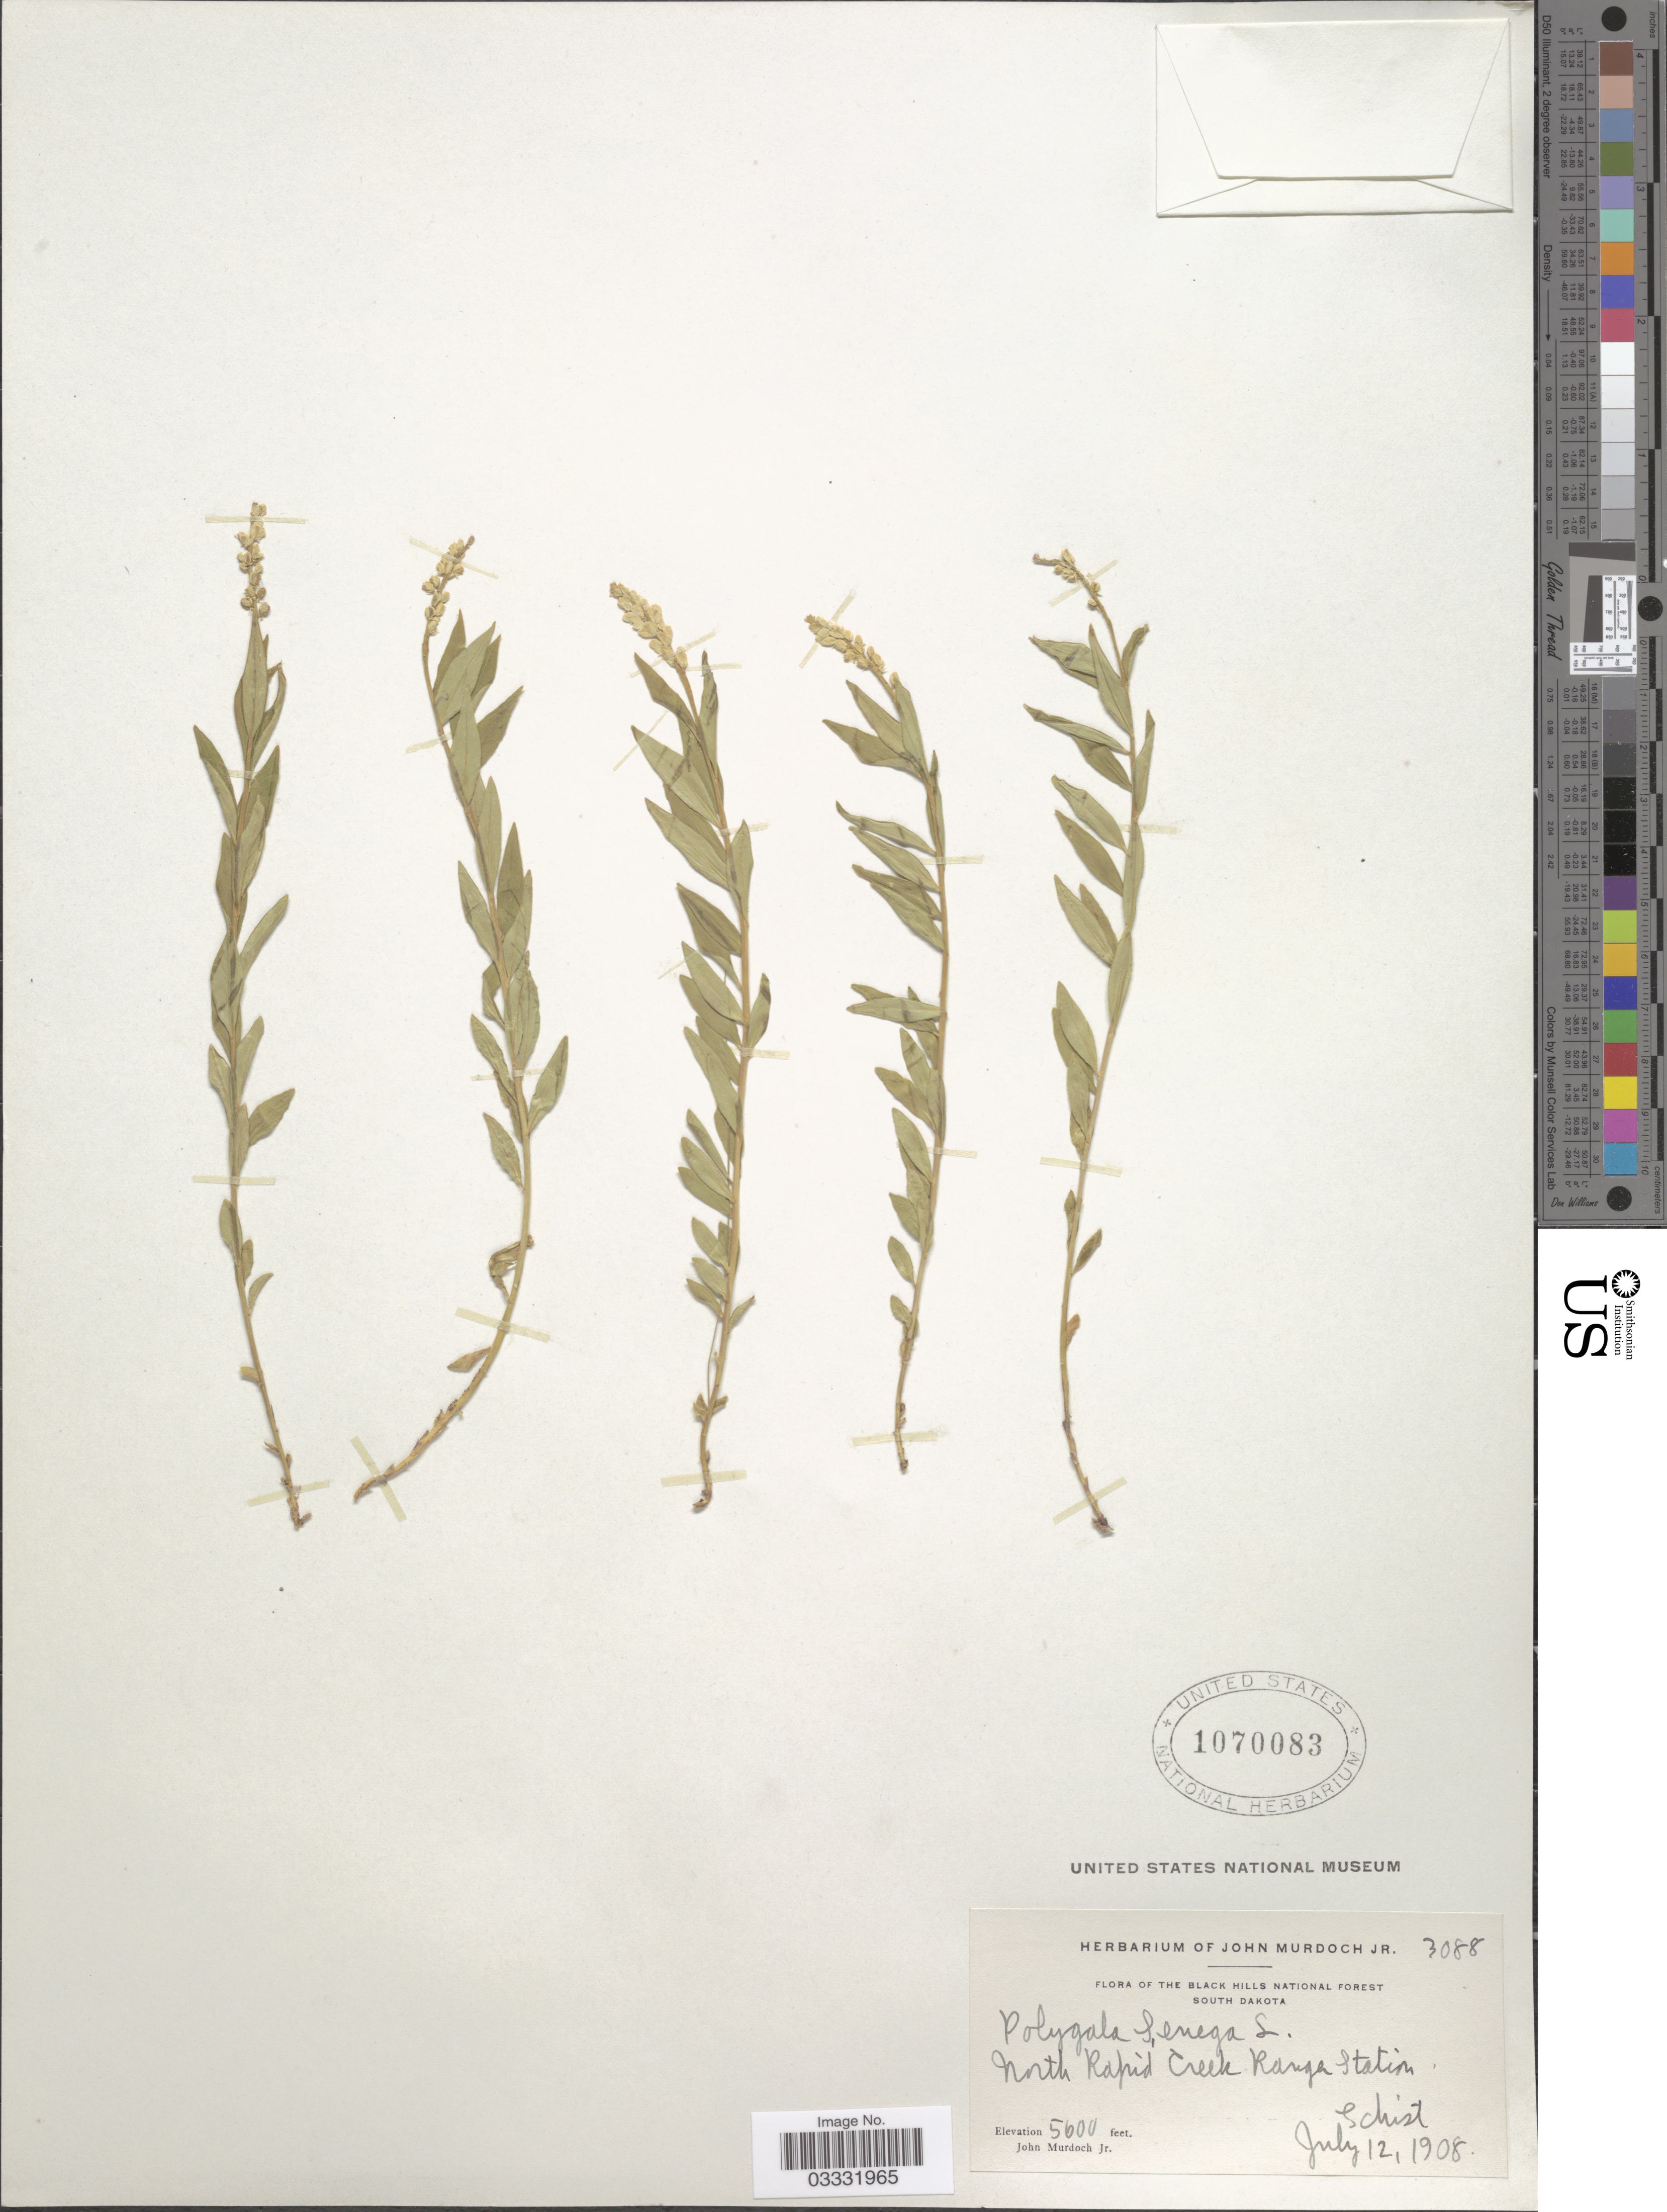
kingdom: Plantae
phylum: Tracheophyta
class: Magnoliopsida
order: Fabales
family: Polygalaceae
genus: Polygala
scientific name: Polygala senega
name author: L.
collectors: J. Murdoch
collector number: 3088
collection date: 1908-07-12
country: United States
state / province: South Dakota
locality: The Black Hills National Forest. North Rapid Creek Range Station.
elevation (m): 1707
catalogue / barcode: US 1070083